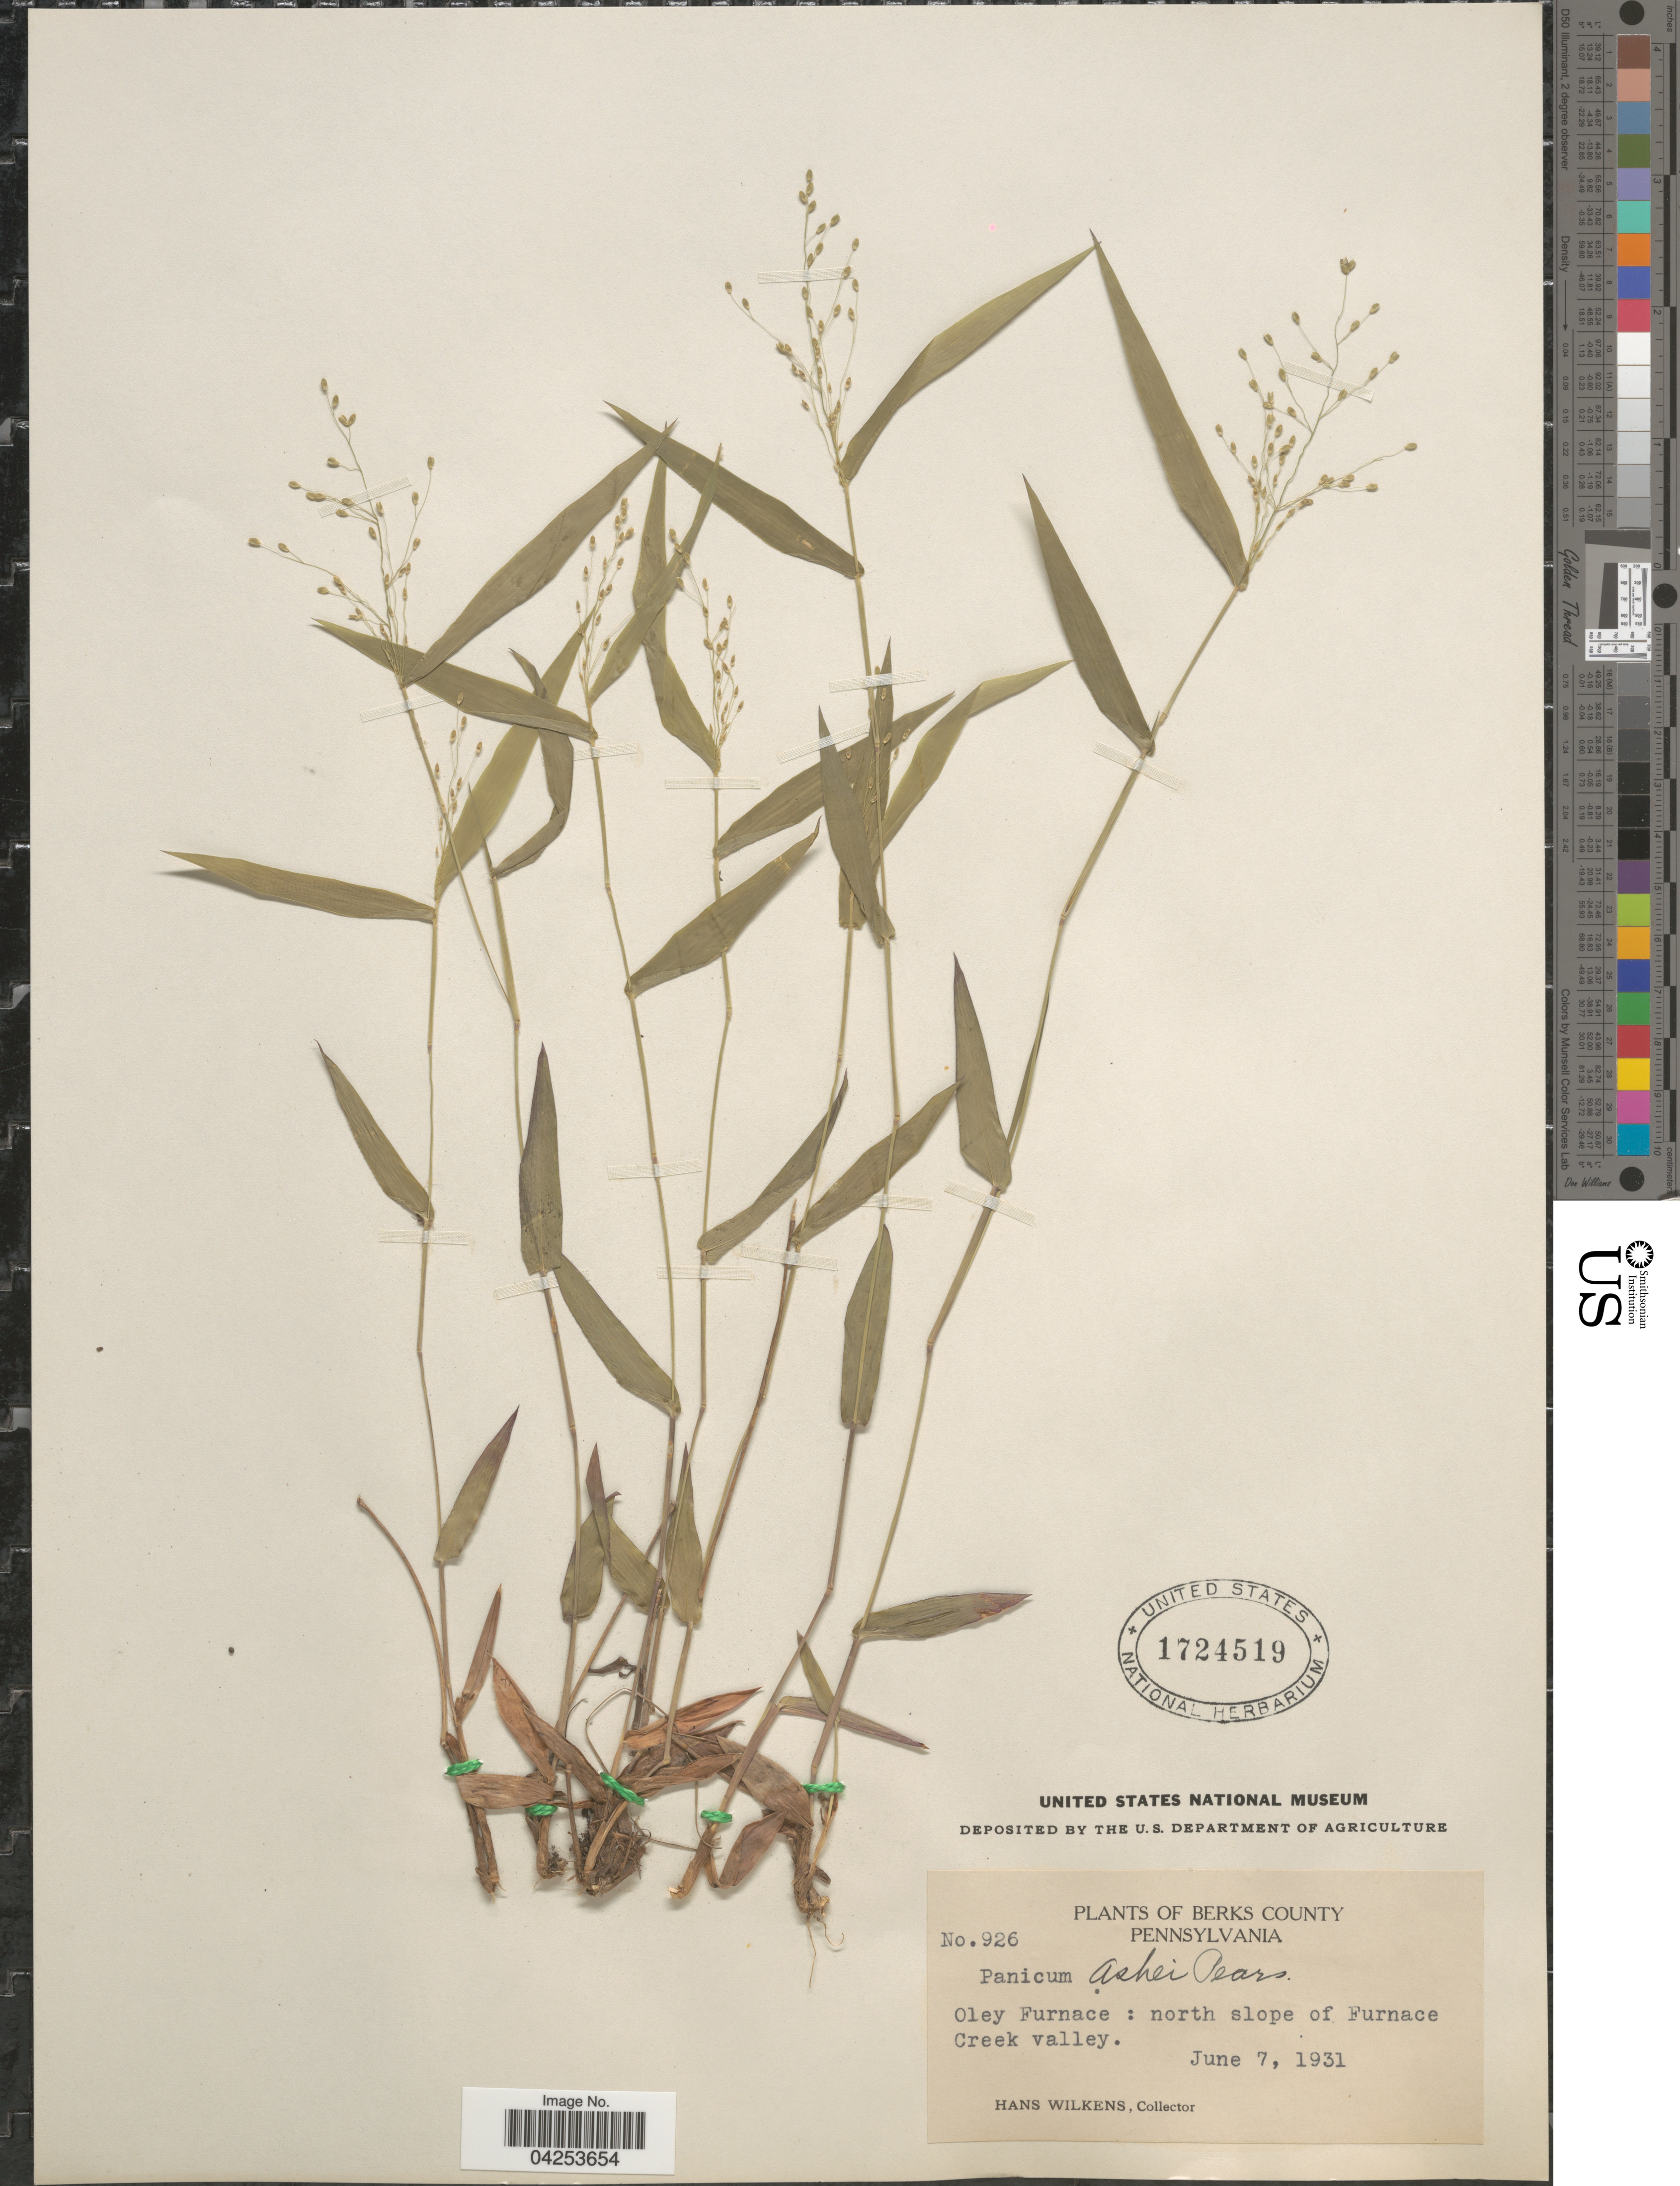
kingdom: Plantae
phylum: Tracheophyta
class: Liliopsida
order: Poales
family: Poaceae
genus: Dichanthelium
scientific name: Dichanthelium commutatum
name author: (Schult.) Gould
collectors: H. Wilkens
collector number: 926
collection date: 1931-06-07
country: United States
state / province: Pennsylvania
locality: Berks County. Oley Furnace: north slope of Furnace Creek Valley.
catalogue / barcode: US 1724519